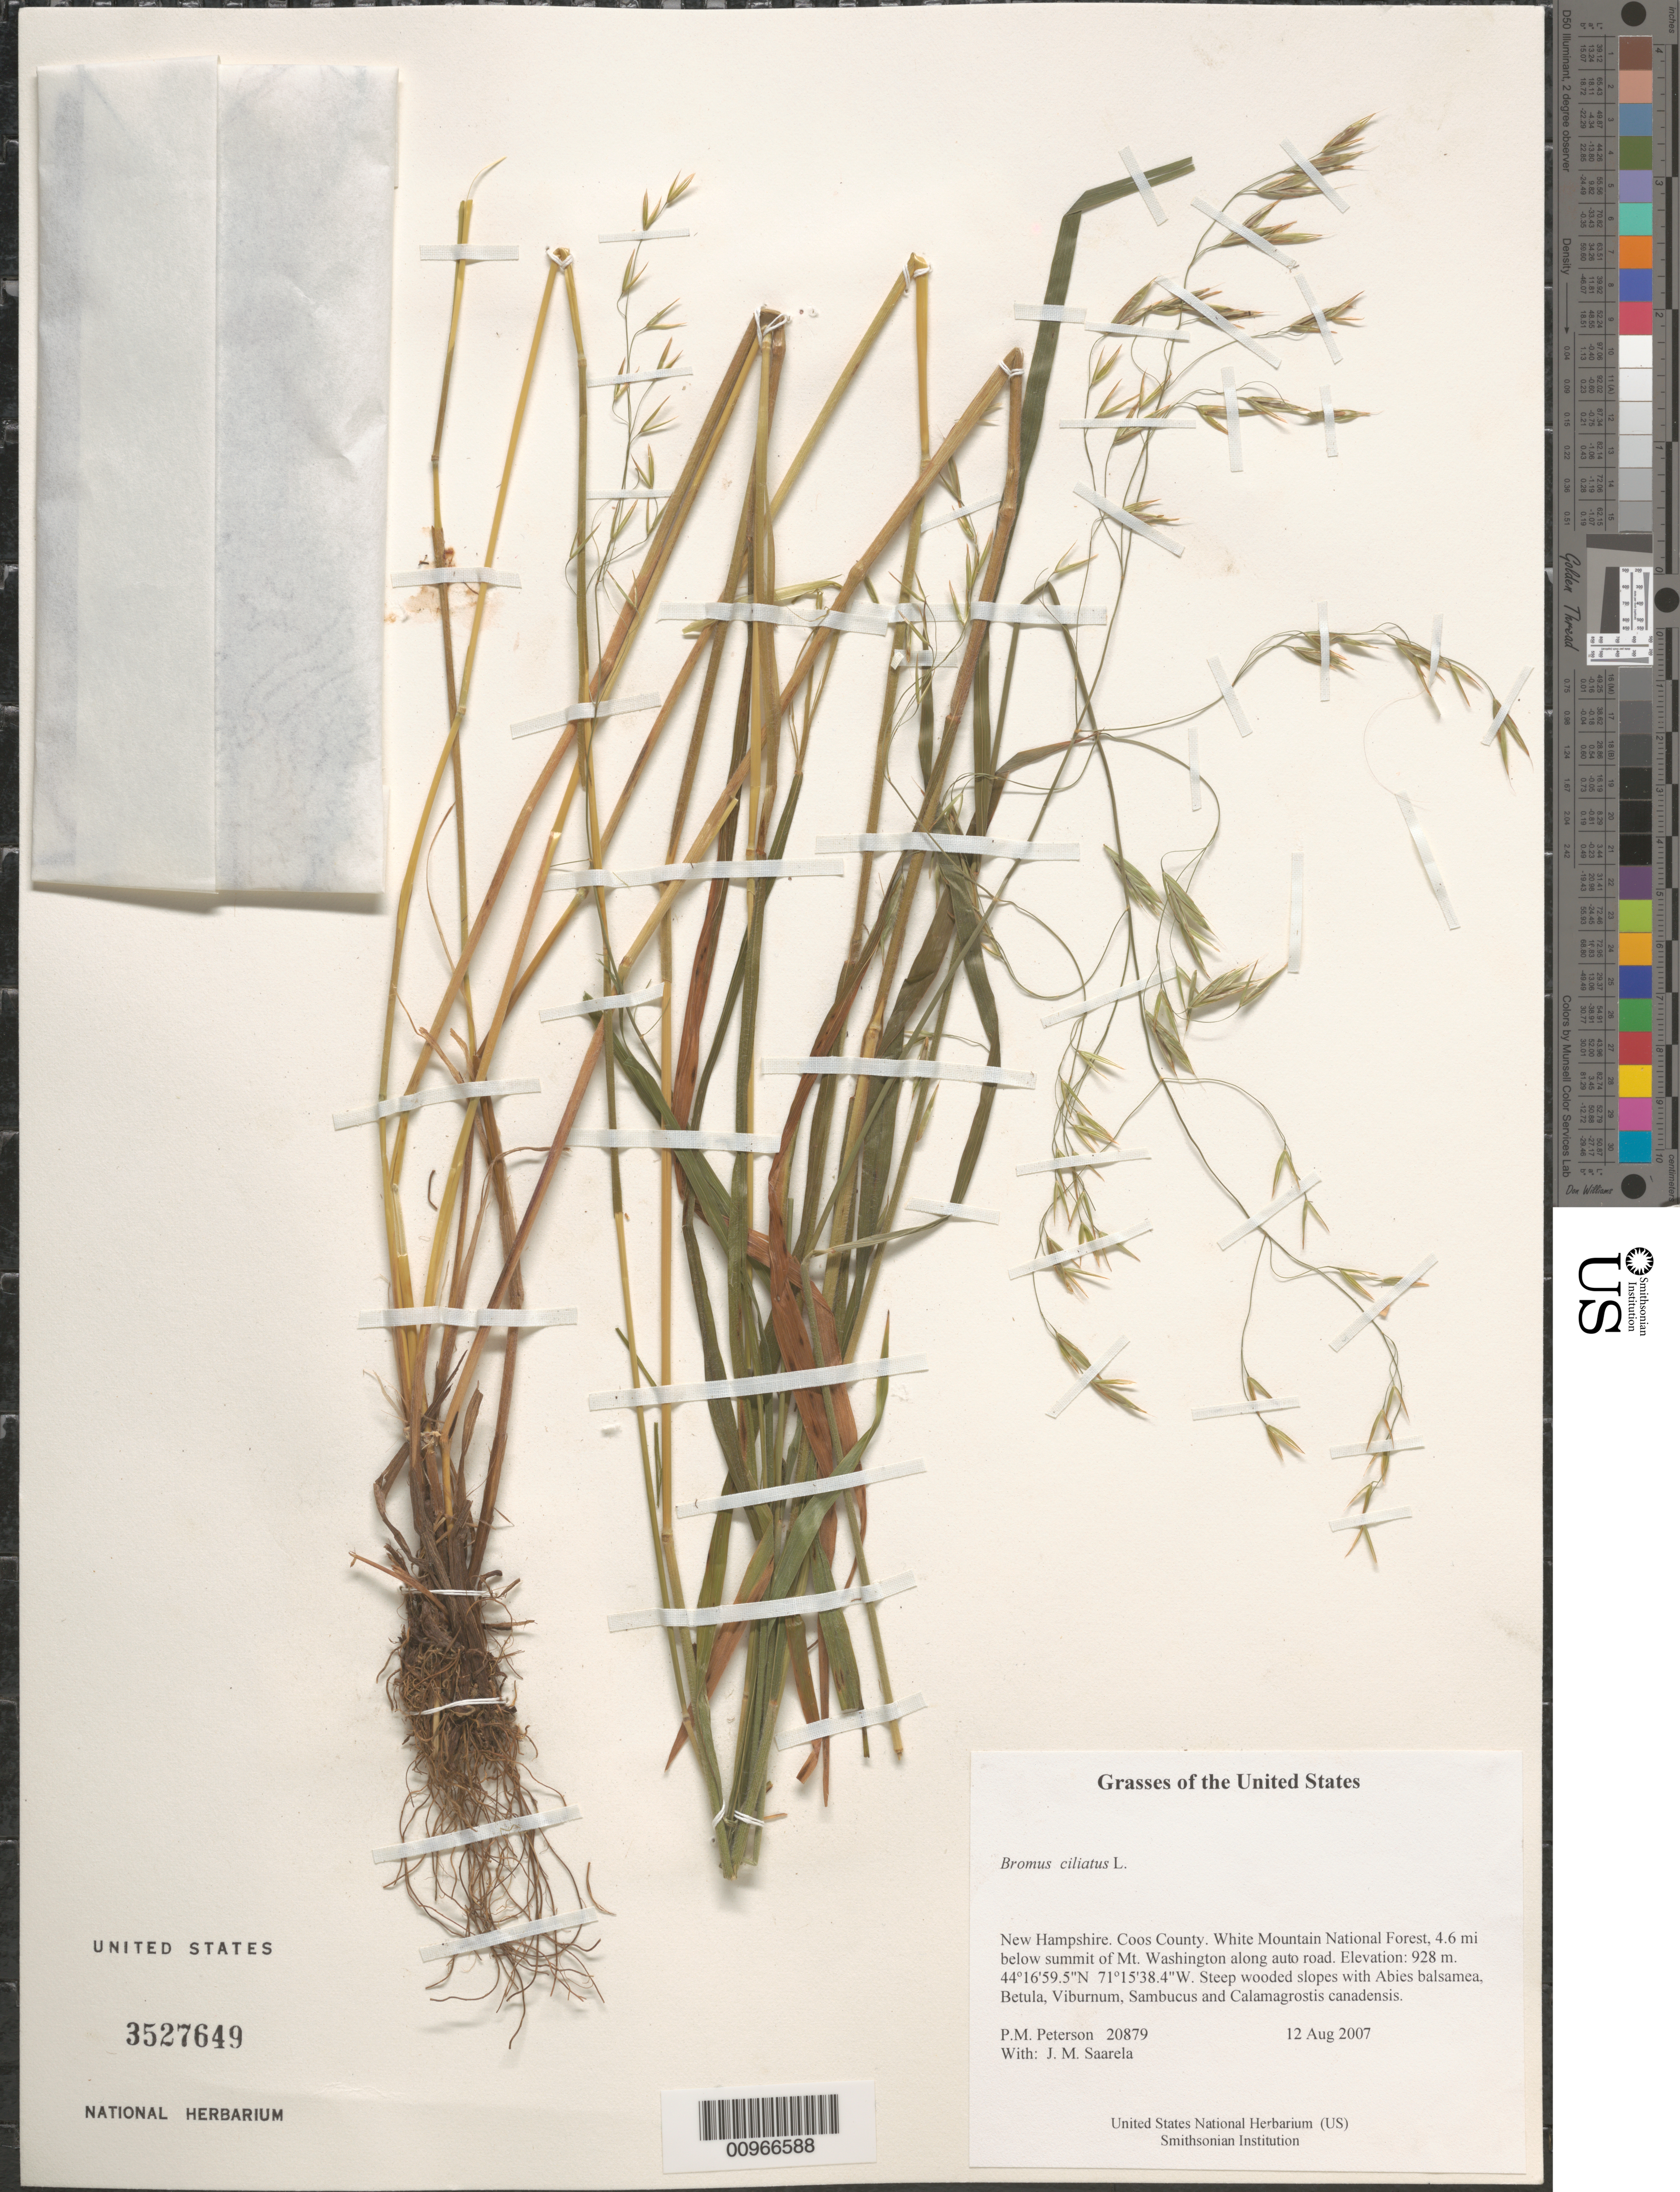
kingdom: Plantae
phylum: Tracheophyta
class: Liliopsida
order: Poales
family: Poaceae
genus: Bromus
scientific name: Bromus ciliatus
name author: L.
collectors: P. M. Peterson & J. Saarela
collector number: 20879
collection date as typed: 12 Aug 2007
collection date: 2007-08-12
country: United States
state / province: New Hampshire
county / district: Coos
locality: White Mountain National Forest, 4.6 mi below summit of Mt. Washington along auto road.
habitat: Steep wooded slopes with Abies balsamea, Betula, Viburnum, Sambucus and Calamagrostis canadensis.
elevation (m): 928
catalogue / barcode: US 3527649